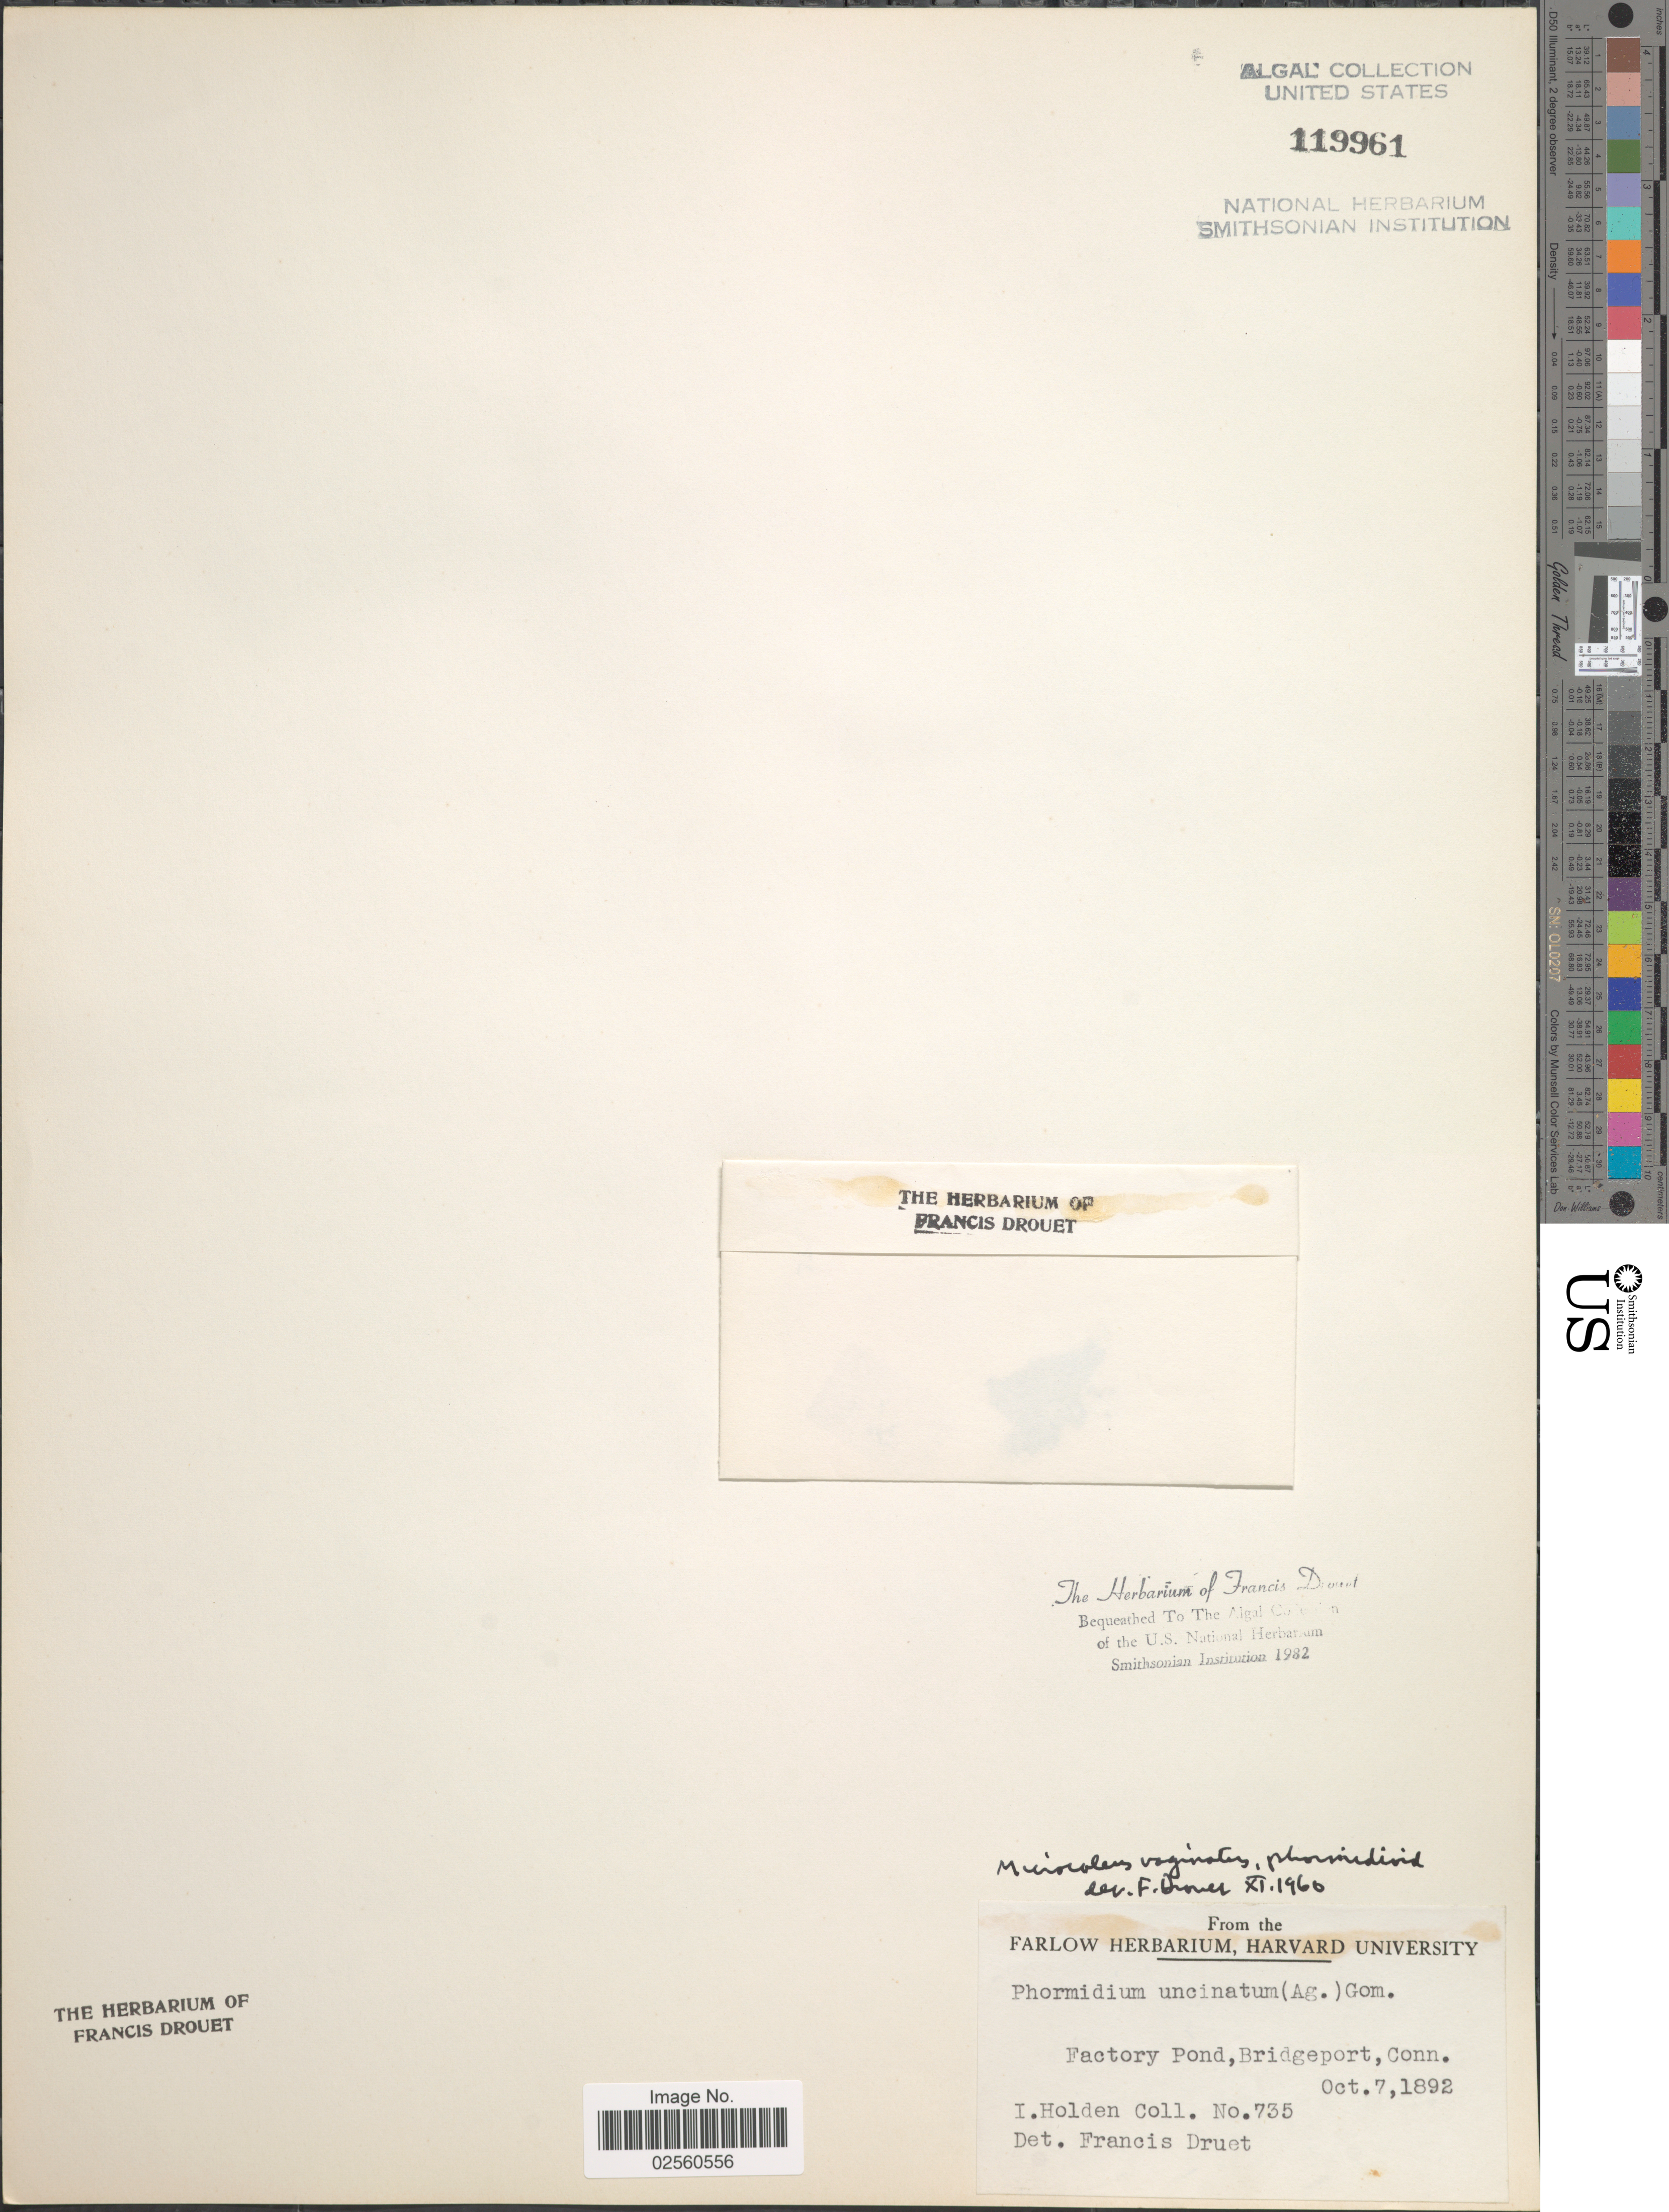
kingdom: Bacteria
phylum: Cyanobacteria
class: Cyanobacteriia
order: Cyanobacteriales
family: Microcoleaceae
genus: Microcoleus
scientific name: Microcoleus vaginatus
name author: (Vaucher) Gomont ex Gomont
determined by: Drouet, F. E.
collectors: I. Holden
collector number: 735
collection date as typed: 07 Oct 1892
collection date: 1892-10-07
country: United States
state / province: Connecticut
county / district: Fairfield County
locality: Bridgeport, Factory Pond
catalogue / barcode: US 119961